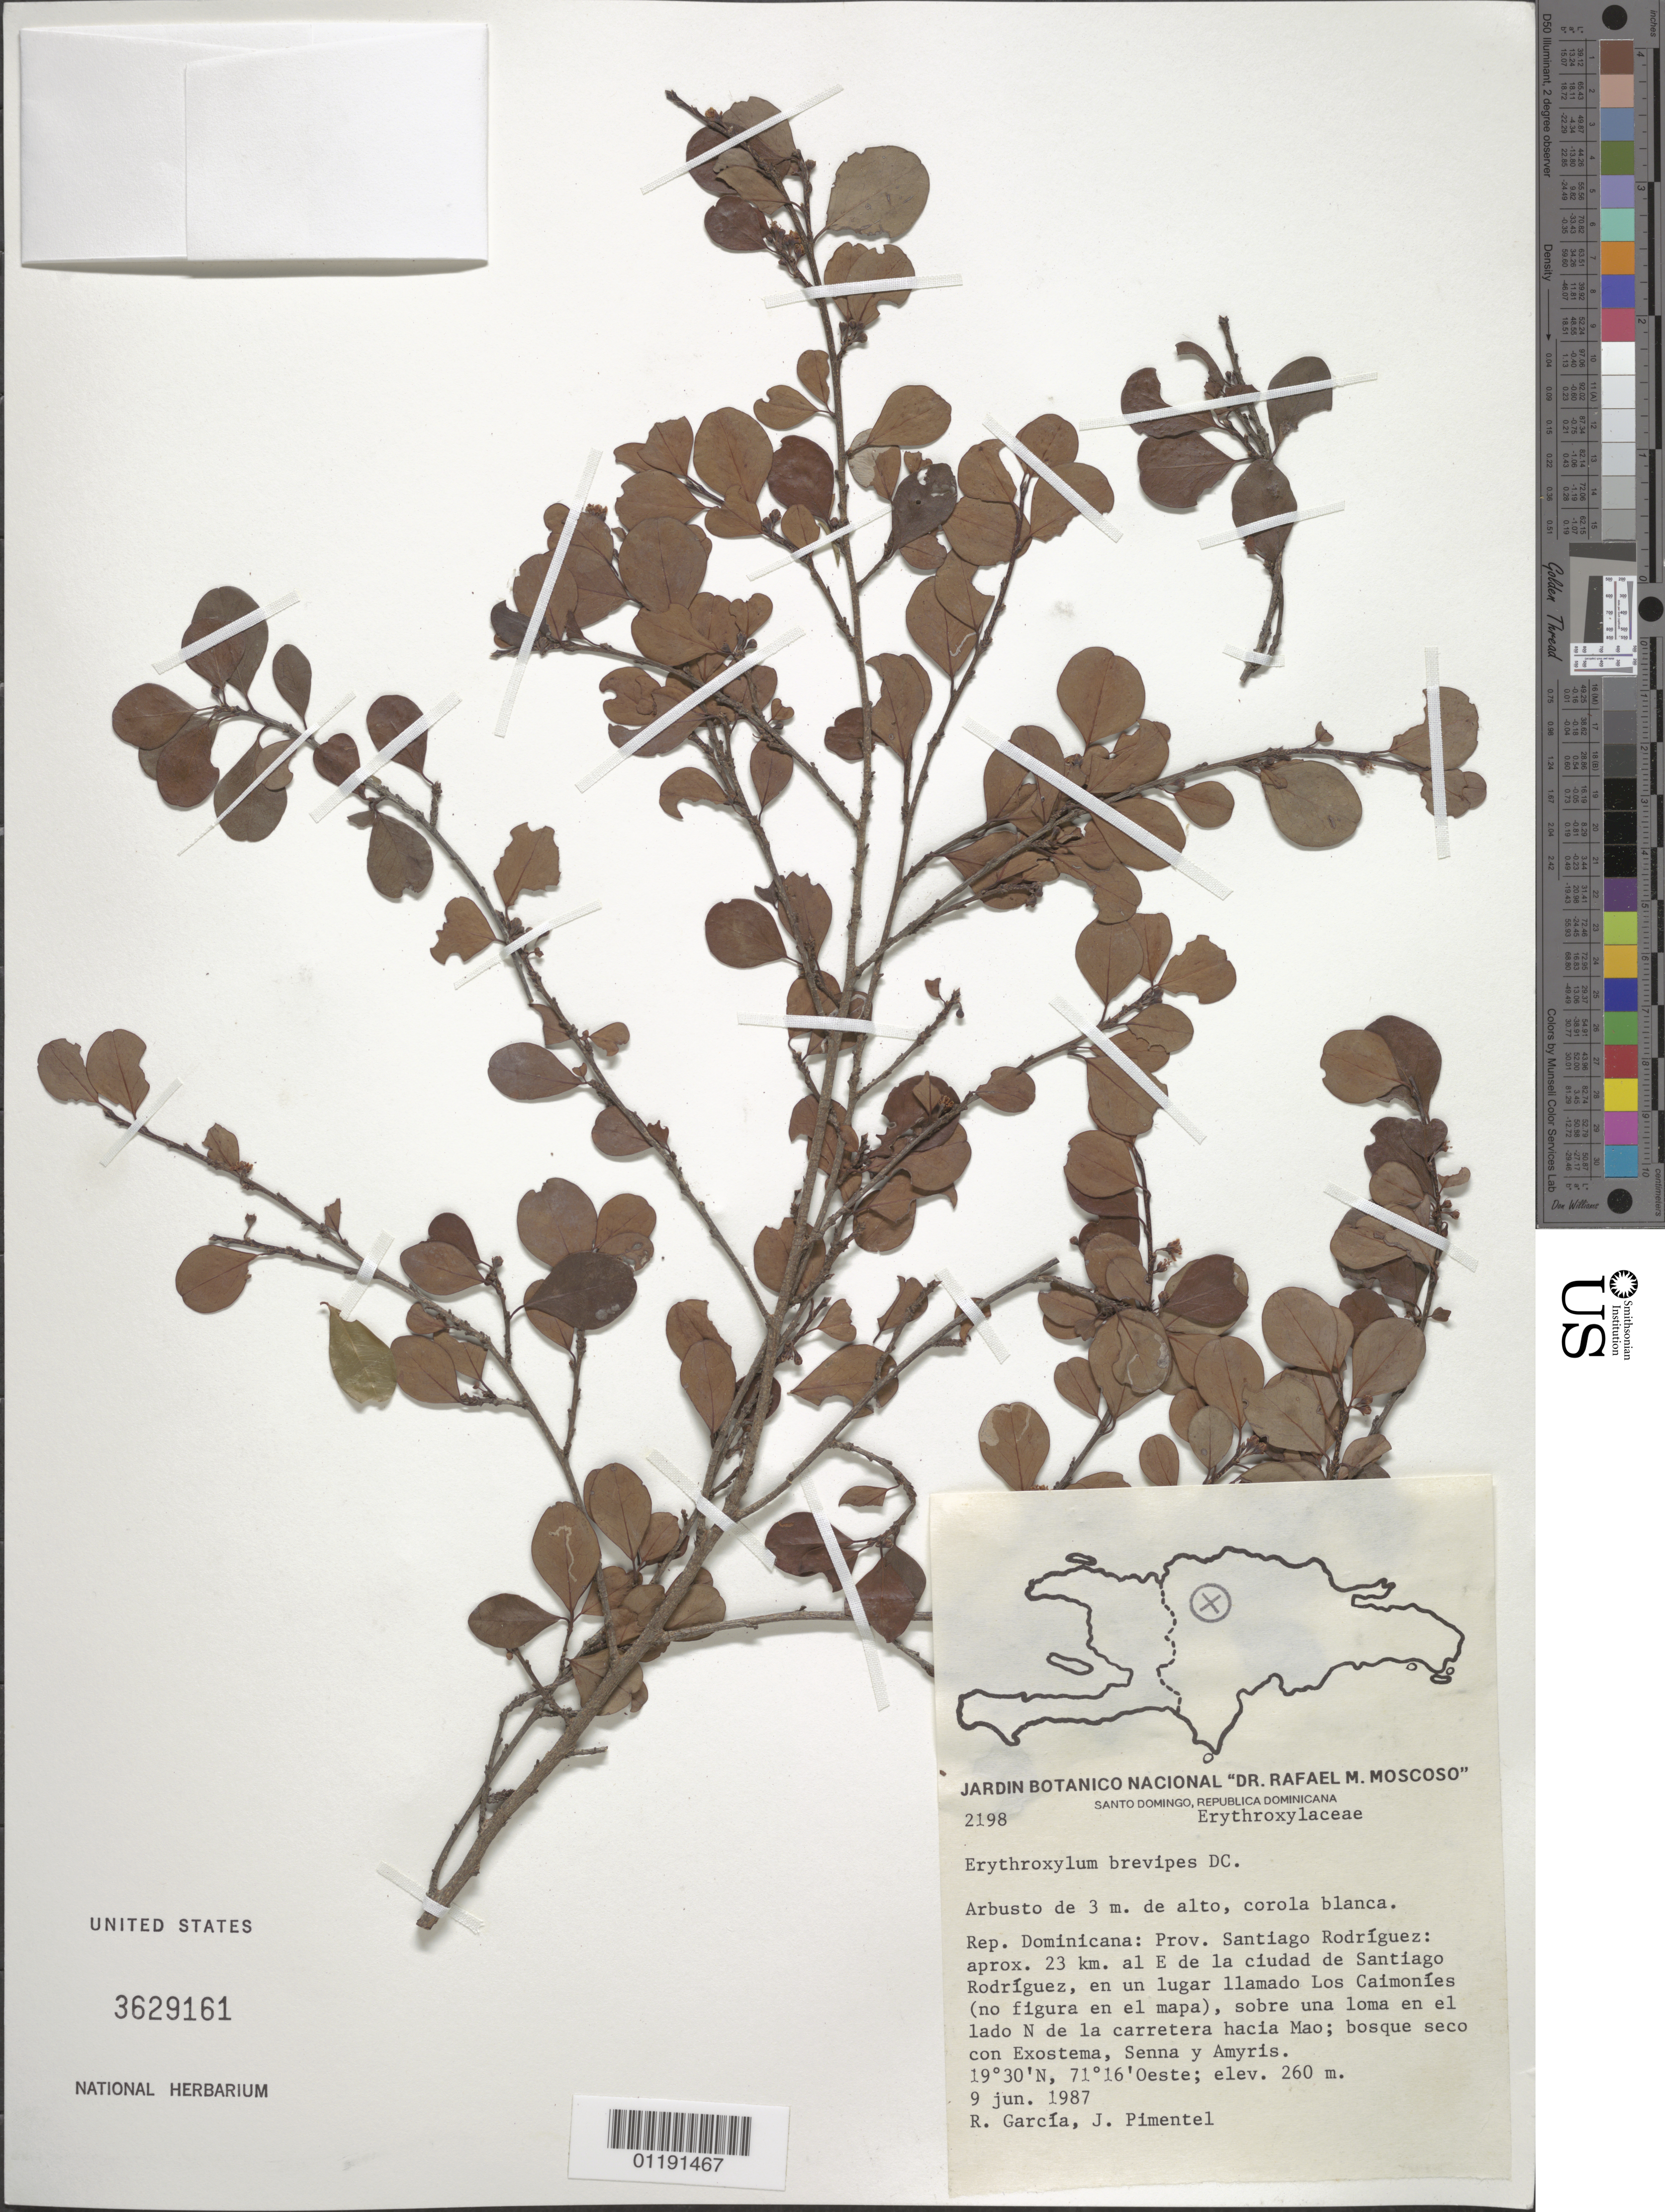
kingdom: Plantae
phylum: Tracheophyta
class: Magnoliopsida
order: Malpighiales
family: Erythroxylaceae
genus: Erythroxylum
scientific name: Erythroxylum brevipes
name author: DC.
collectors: R. G. García & J. Pimentel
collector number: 2198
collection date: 1987-06-09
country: Dominican Republic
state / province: Santiago Rodriguez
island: Hispaniola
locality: Approx. 23 km. E of the city of Santiago Rodríguez, in a place called Los Caimoníes, around a hill on the N side of the road to Mao.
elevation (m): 260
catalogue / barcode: US 3629161